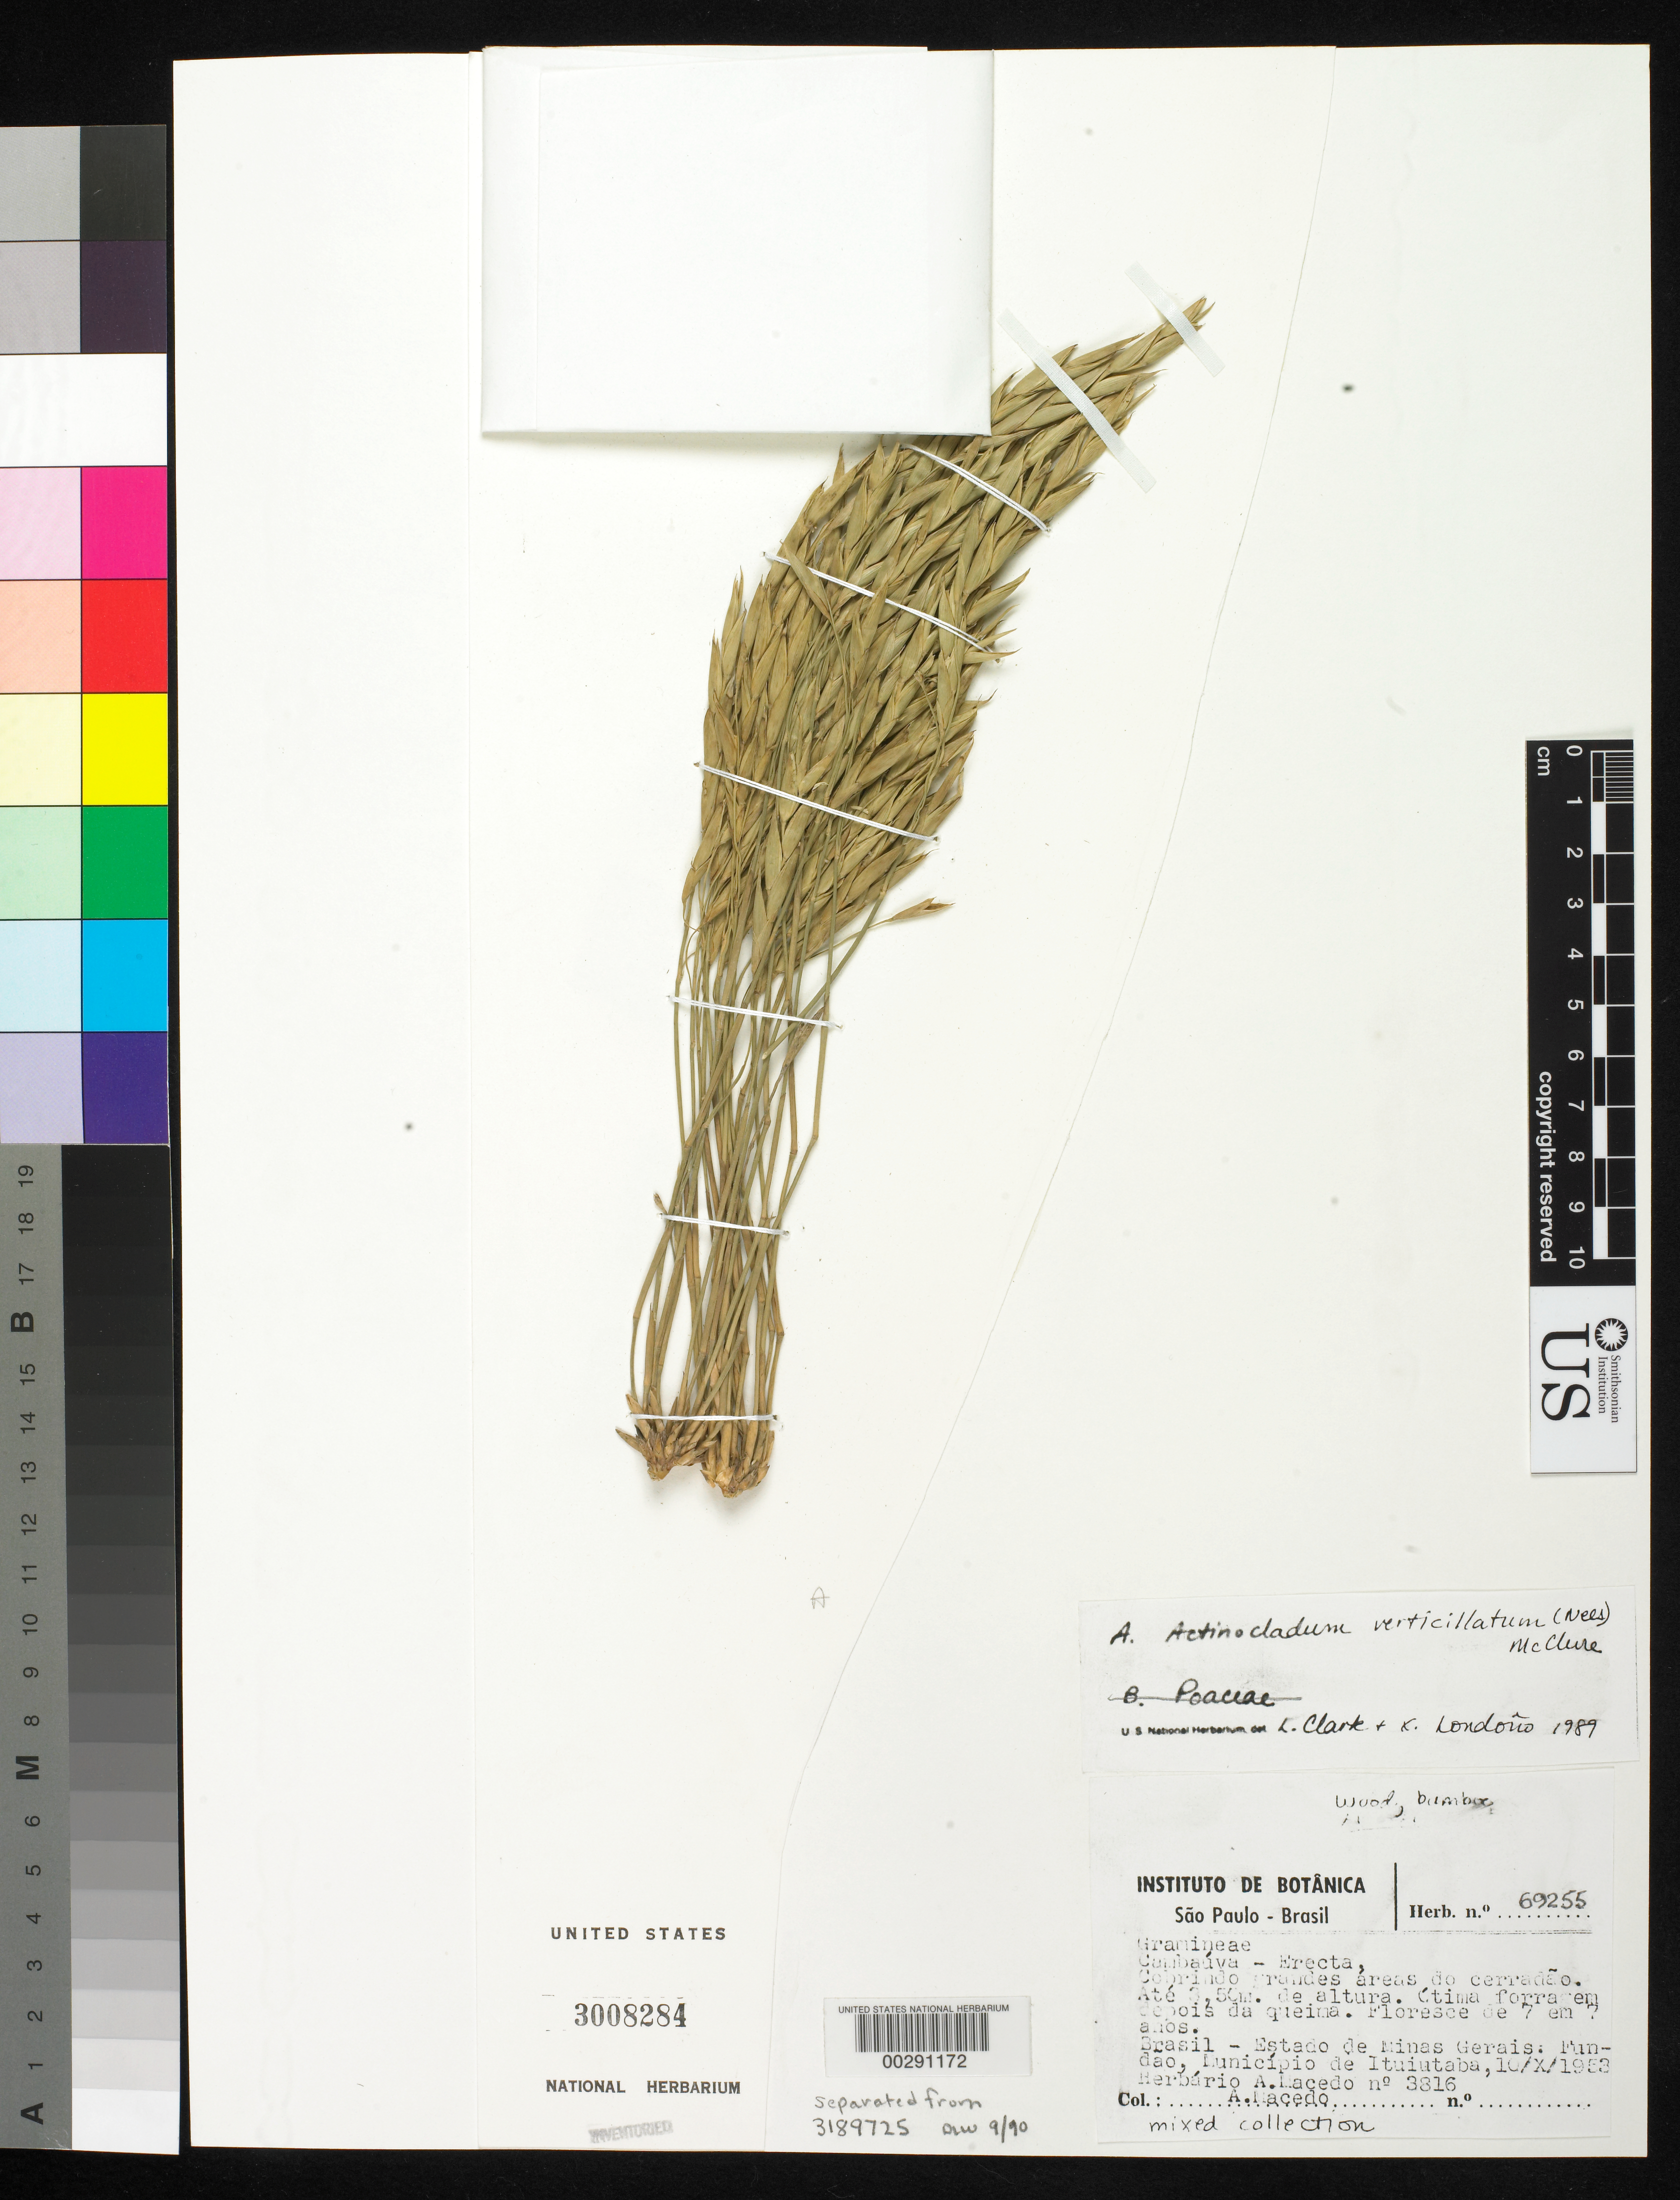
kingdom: Plantae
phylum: Tracheophyta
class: Liliopsida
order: Poales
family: Poaceae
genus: Actinocladum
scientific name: Actinocladum verticillatum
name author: (Nees) McClure ex Soderstr.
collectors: A. Macedo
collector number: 3816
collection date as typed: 10 Oct 1953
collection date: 1953-10-10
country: Brazil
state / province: Minas Gerais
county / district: Ituiutaba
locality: Fundao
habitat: Cerradao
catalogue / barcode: US 3008284